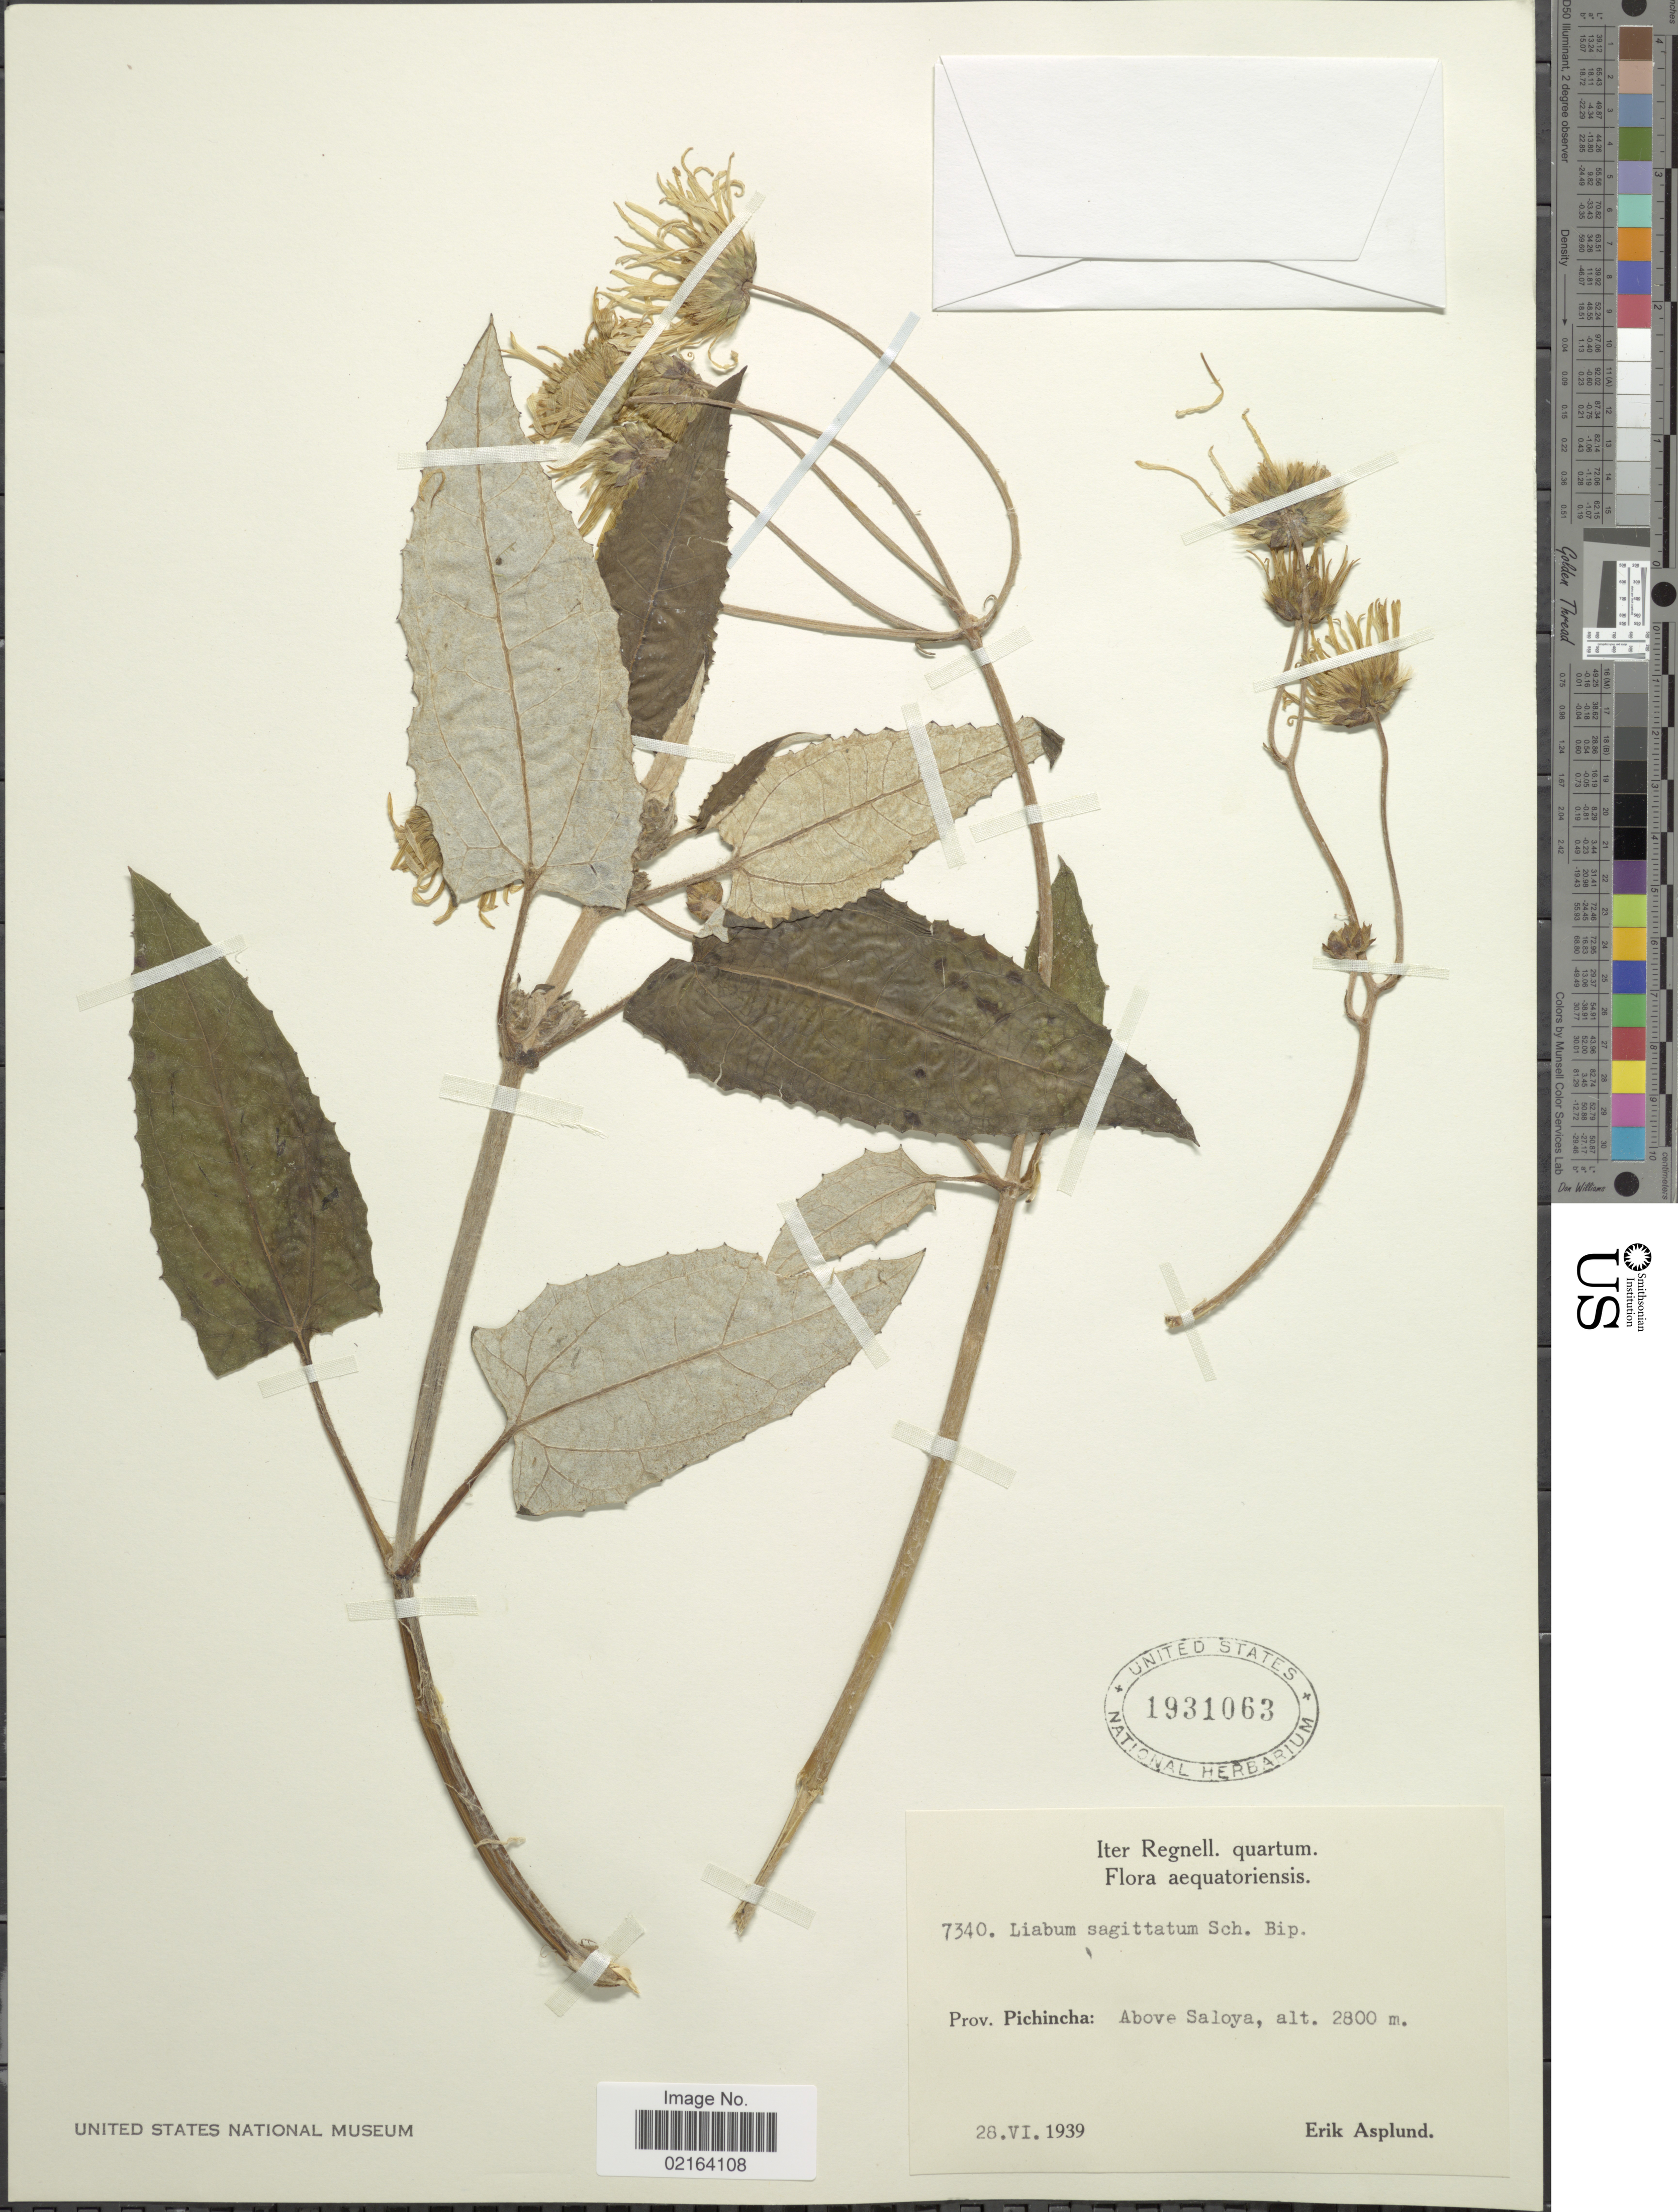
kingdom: Plantae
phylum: Tracheophyta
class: Magnoliopsida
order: Asterales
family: Asteraceae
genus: Munnozia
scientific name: Munnozia senecionidis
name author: Benth.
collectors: E. Asplund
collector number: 7340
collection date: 1939-06-28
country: Ecuador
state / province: Pichincha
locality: Prov. Pichincha: Above Saloya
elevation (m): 2800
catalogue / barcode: US 1931063